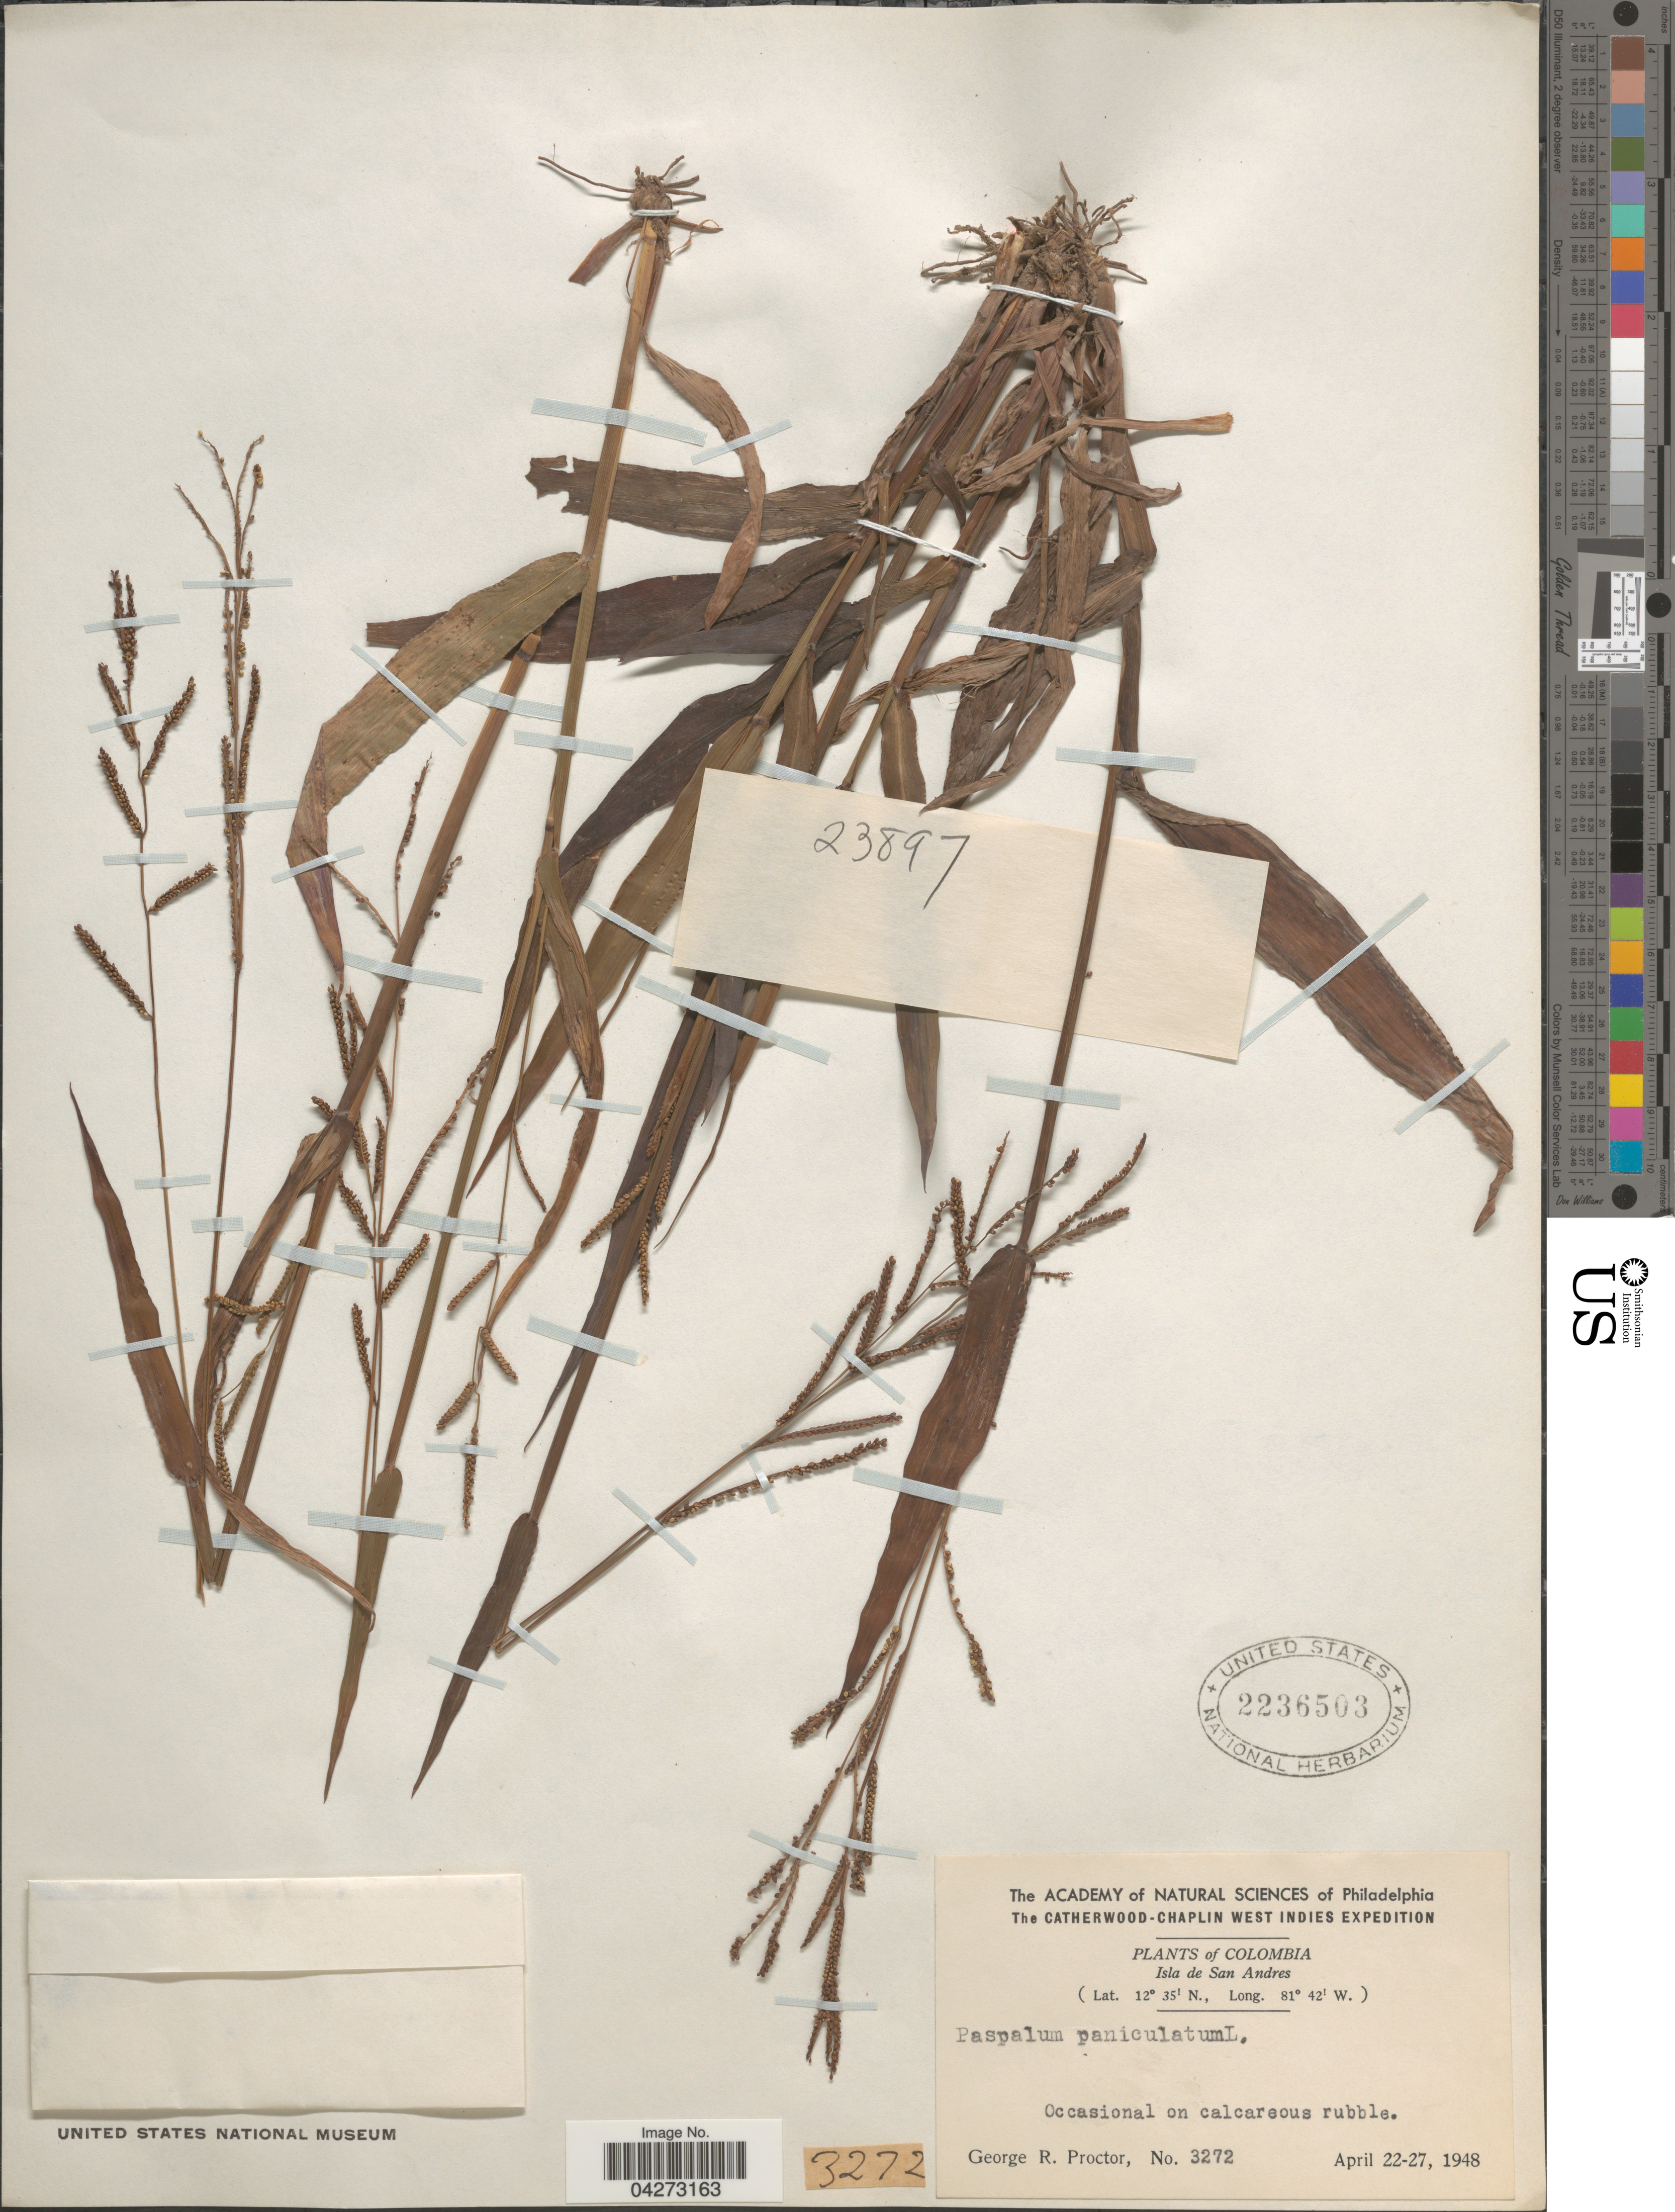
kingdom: Plantae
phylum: Tracheophyta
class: Liliopsida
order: Poales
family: Poaceae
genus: Paspalum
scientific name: Paspalum paniculatum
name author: L.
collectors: G. R. Proctor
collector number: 3272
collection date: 1948-04-22/1948-04-27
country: Colombia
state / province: San Andres y Providencia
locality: The Catherwood - Chaplin West Indies Expedition. Isla de San Andres.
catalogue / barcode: US 2236503